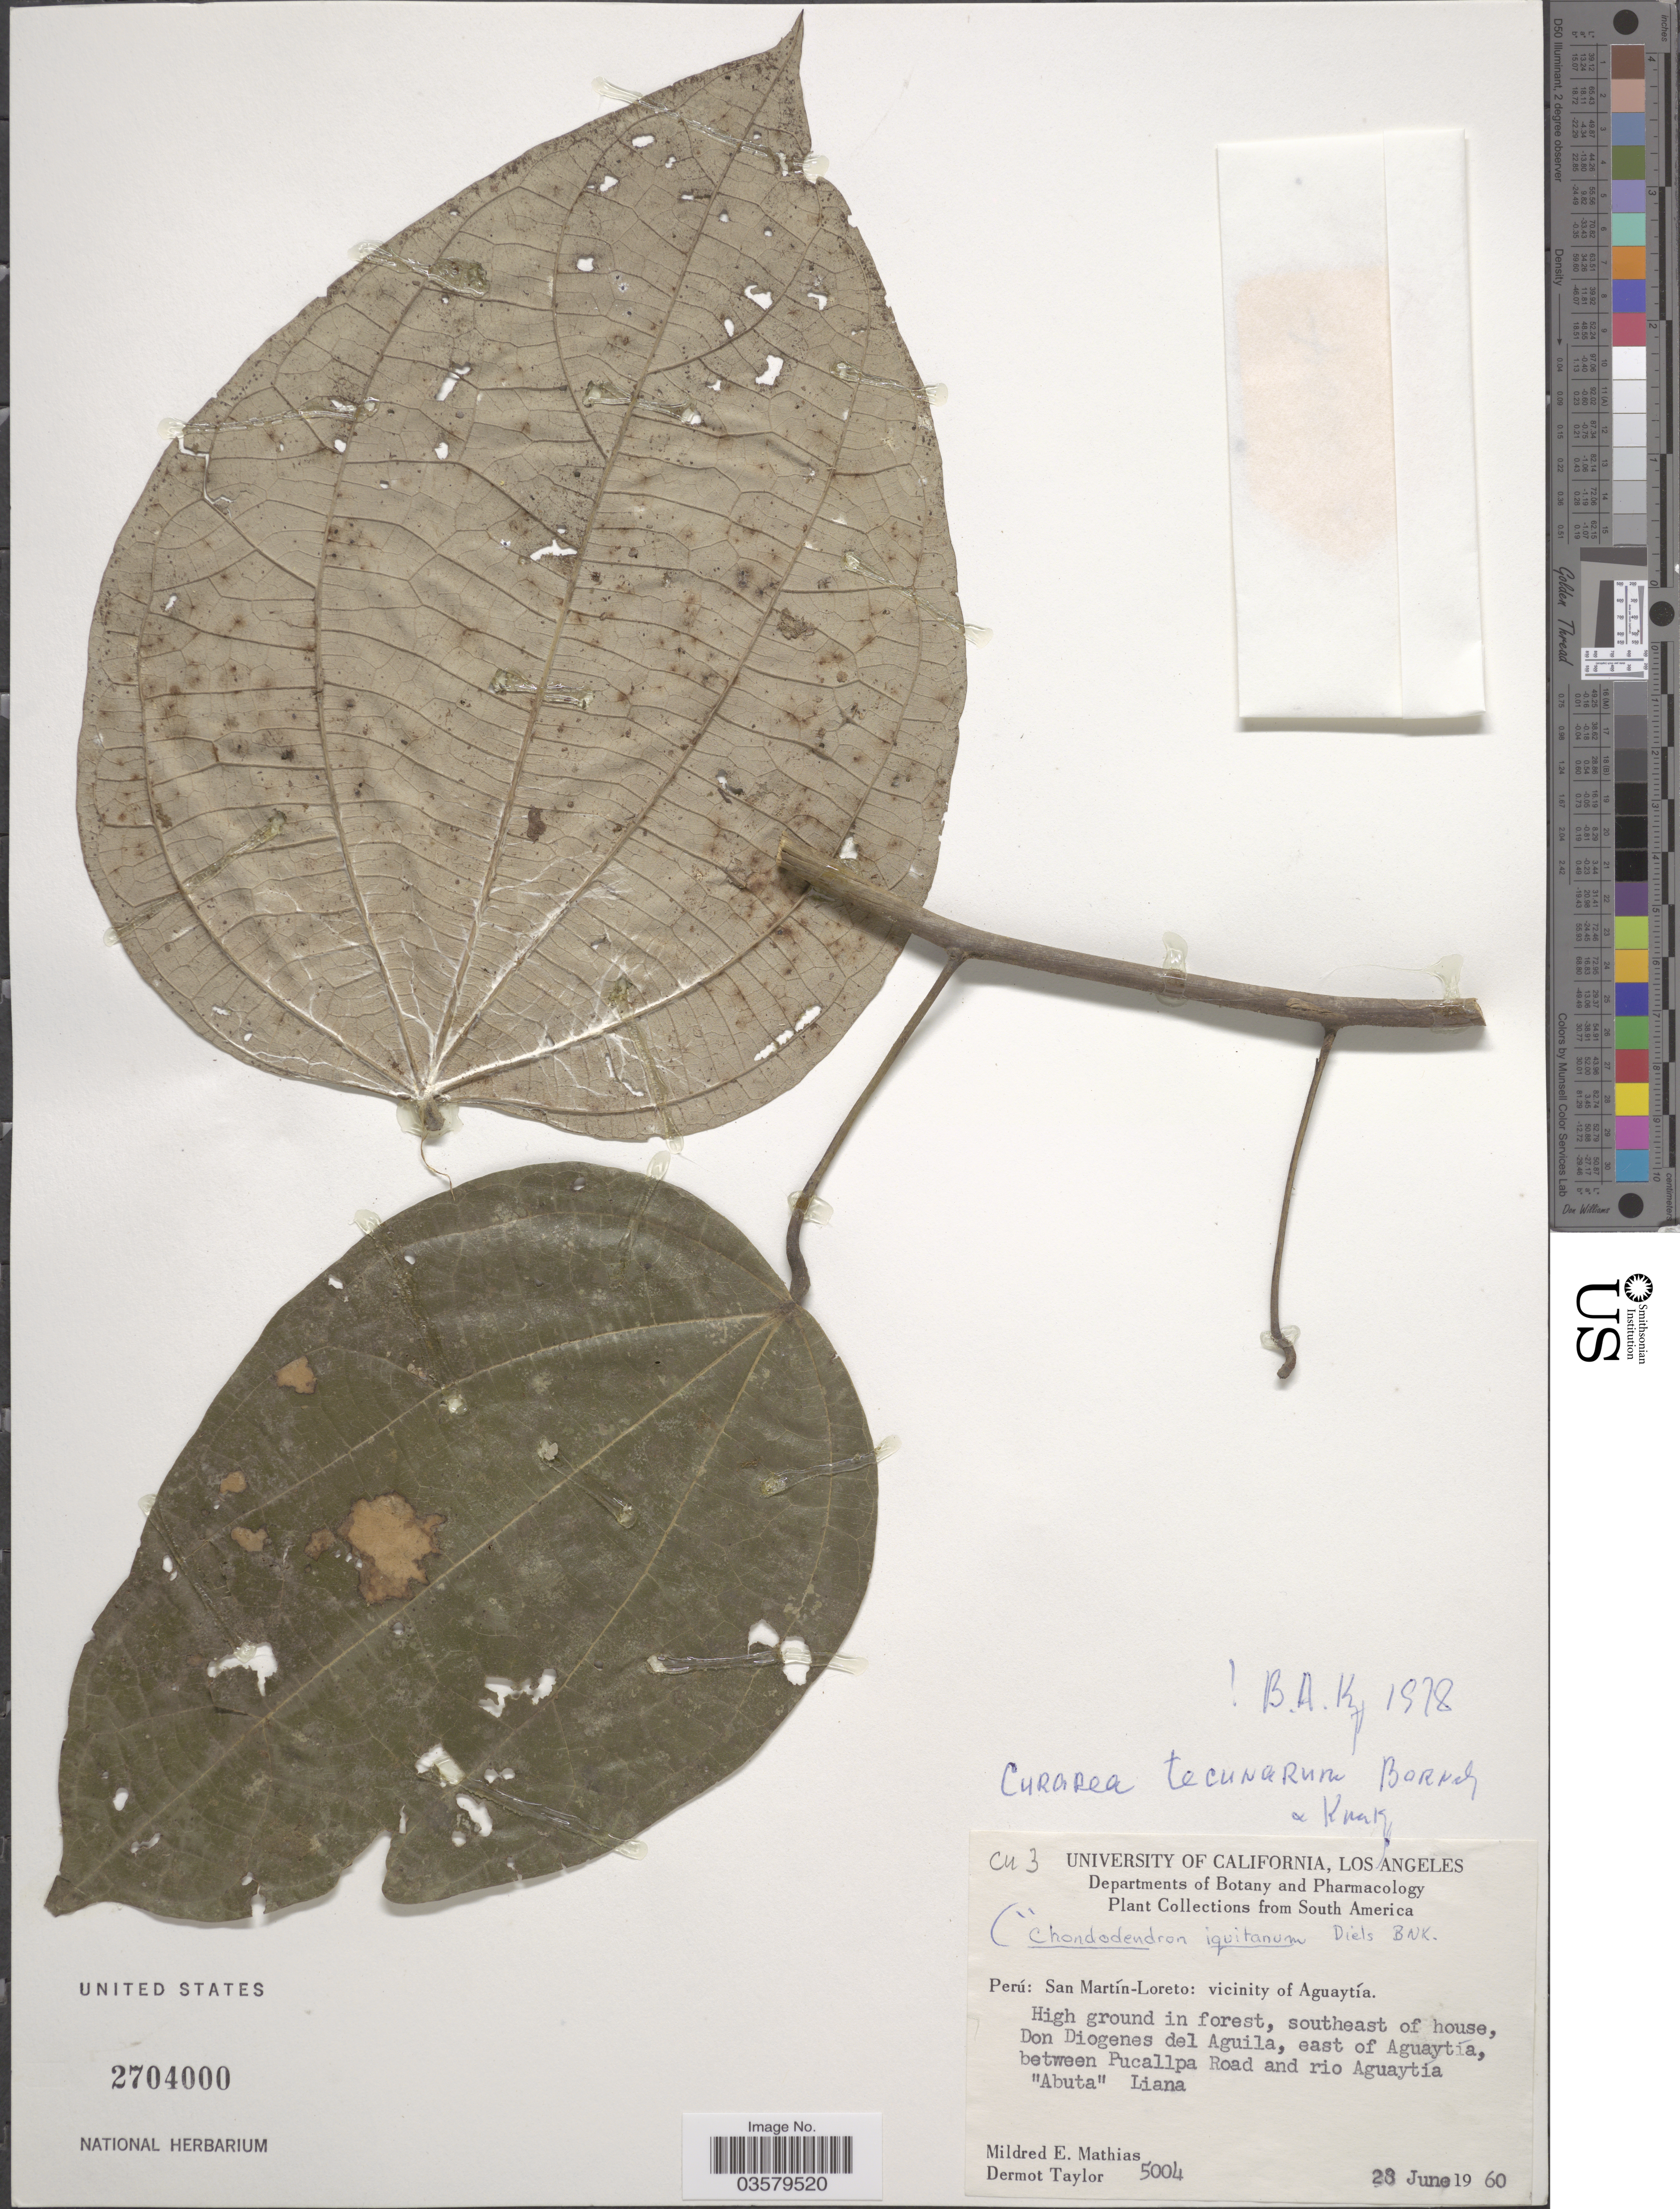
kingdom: Plantae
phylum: Tracheophyta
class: Magnoliopsida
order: Ranunculales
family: Menispermaceae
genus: Curarea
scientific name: Curarea tecunarum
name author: Barneby & Krukoff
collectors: M. E. Mathias & D. Taylor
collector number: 5004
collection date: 1960-06-28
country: Peru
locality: San Martín-Loreto: vicinity of Aguaytía. Southeast of house, Don Diogenes del Aguila, east of Aguaytía, between Pucallpa Road and rio Aguaytía.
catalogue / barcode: US 2704000